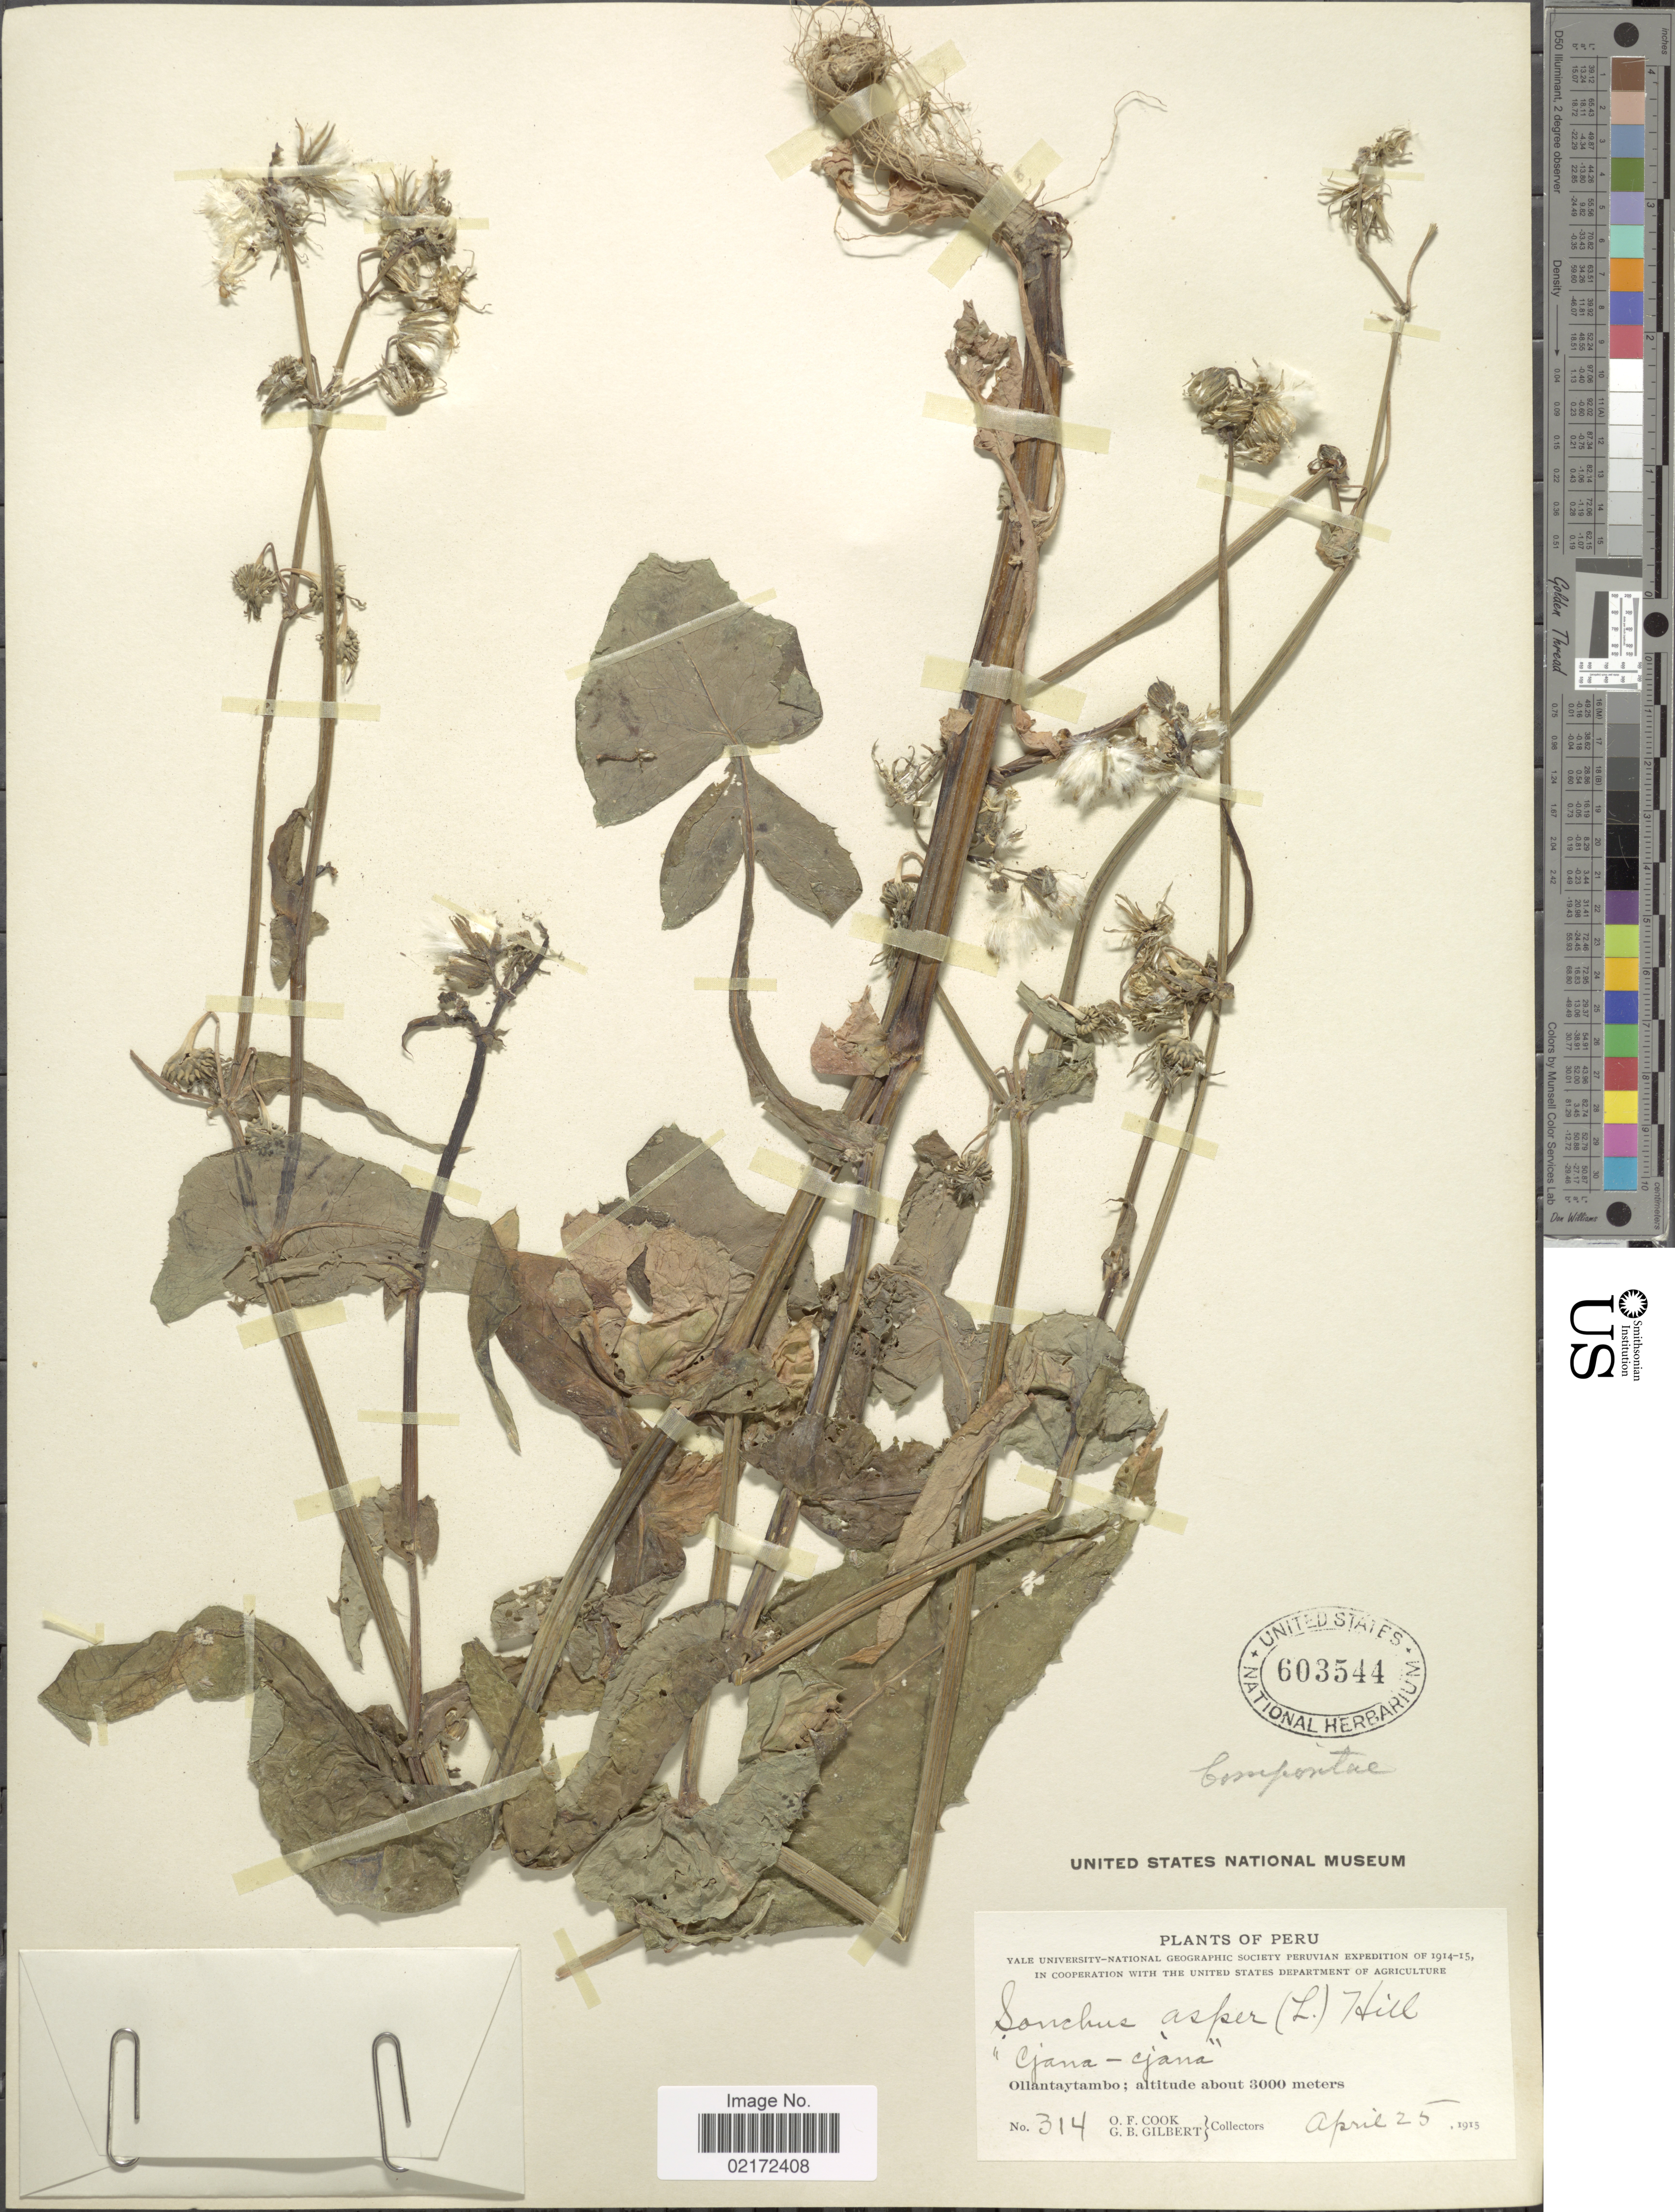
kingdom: Plantae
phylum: Tracheophyta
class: Magnoliopsida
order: Asterales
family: Asteraceae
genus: Sonchus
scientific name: Sonchus asper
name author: (L.) Hill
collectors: O. F. Cook & G. B. Gilbert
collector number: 314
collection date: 1915-04-25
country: Peru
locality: Ollantaytambo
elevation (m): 3000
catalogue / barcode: US 603544